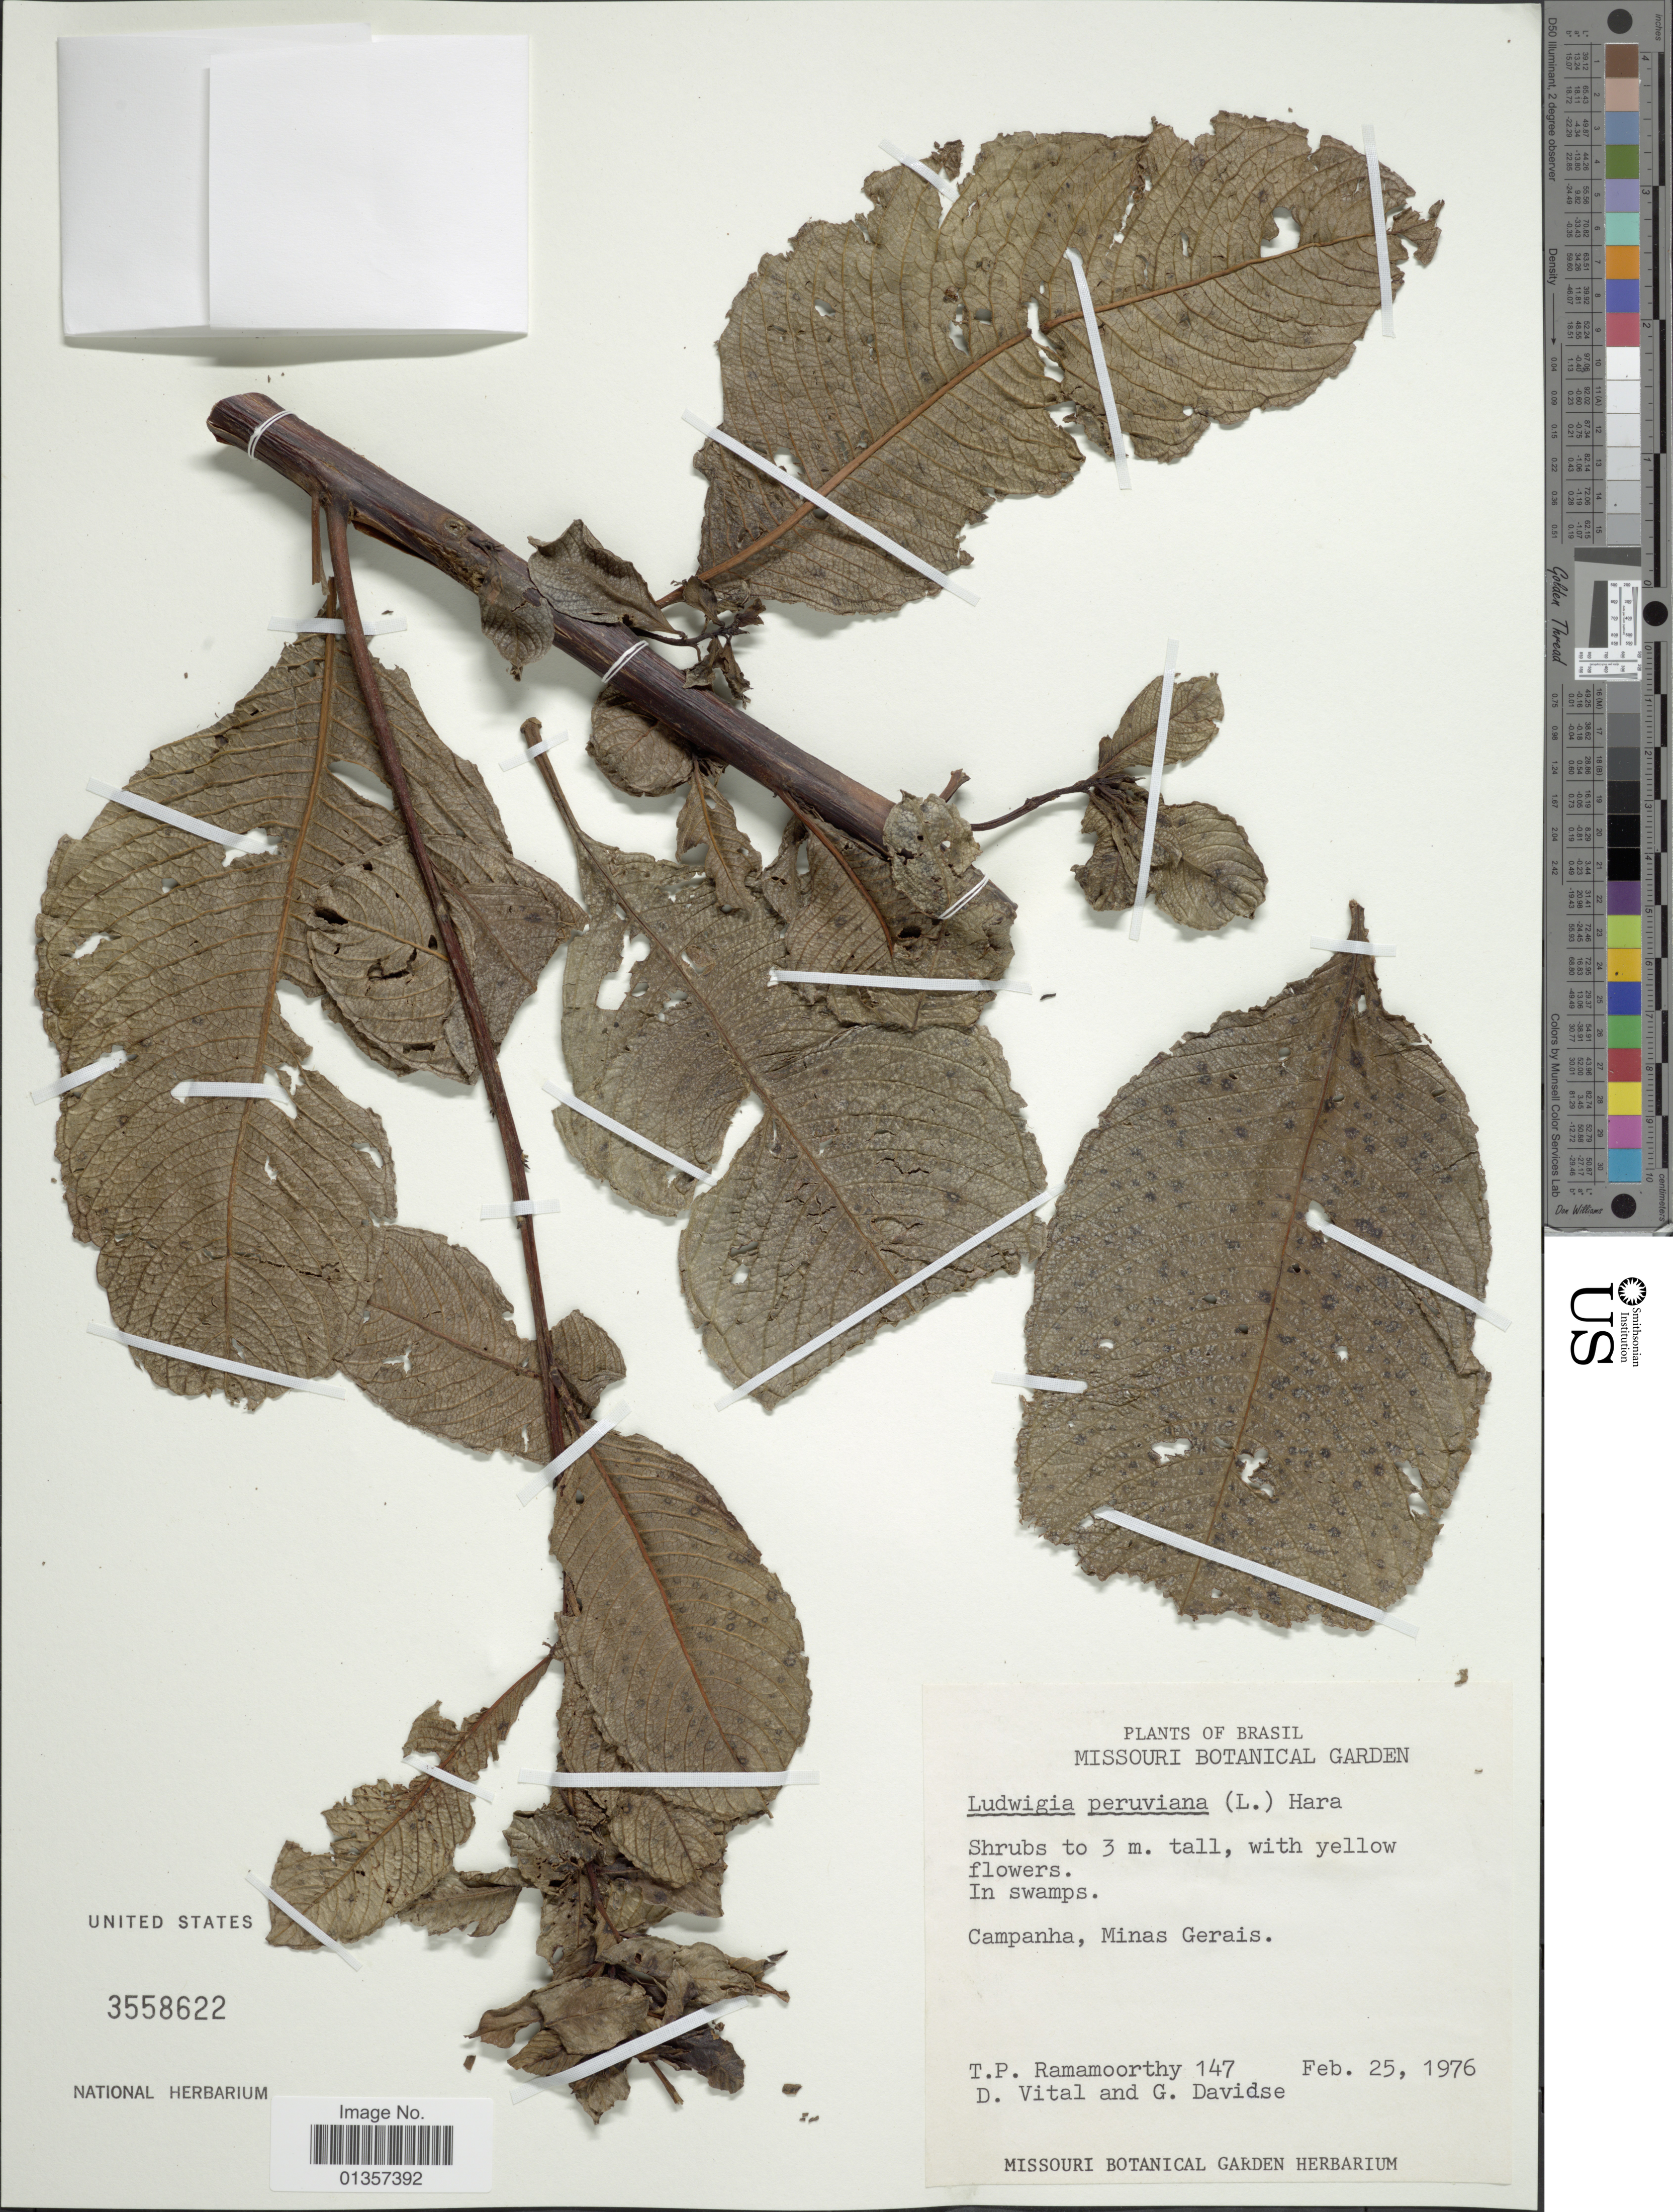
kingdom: Plantae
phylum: Tracheophyta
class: Magnoliopsida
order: Myrtales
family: Onagraceae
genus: Ludwigia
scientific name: Ludwigia peruviana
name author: (L.) H. Hara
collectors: T. P. Ramamoorthy, D. Vital & G. Davidse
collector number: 147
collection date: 1976-02-25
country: Brazil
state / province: Minas Gerais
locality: Campanha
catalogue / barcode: US 3558622